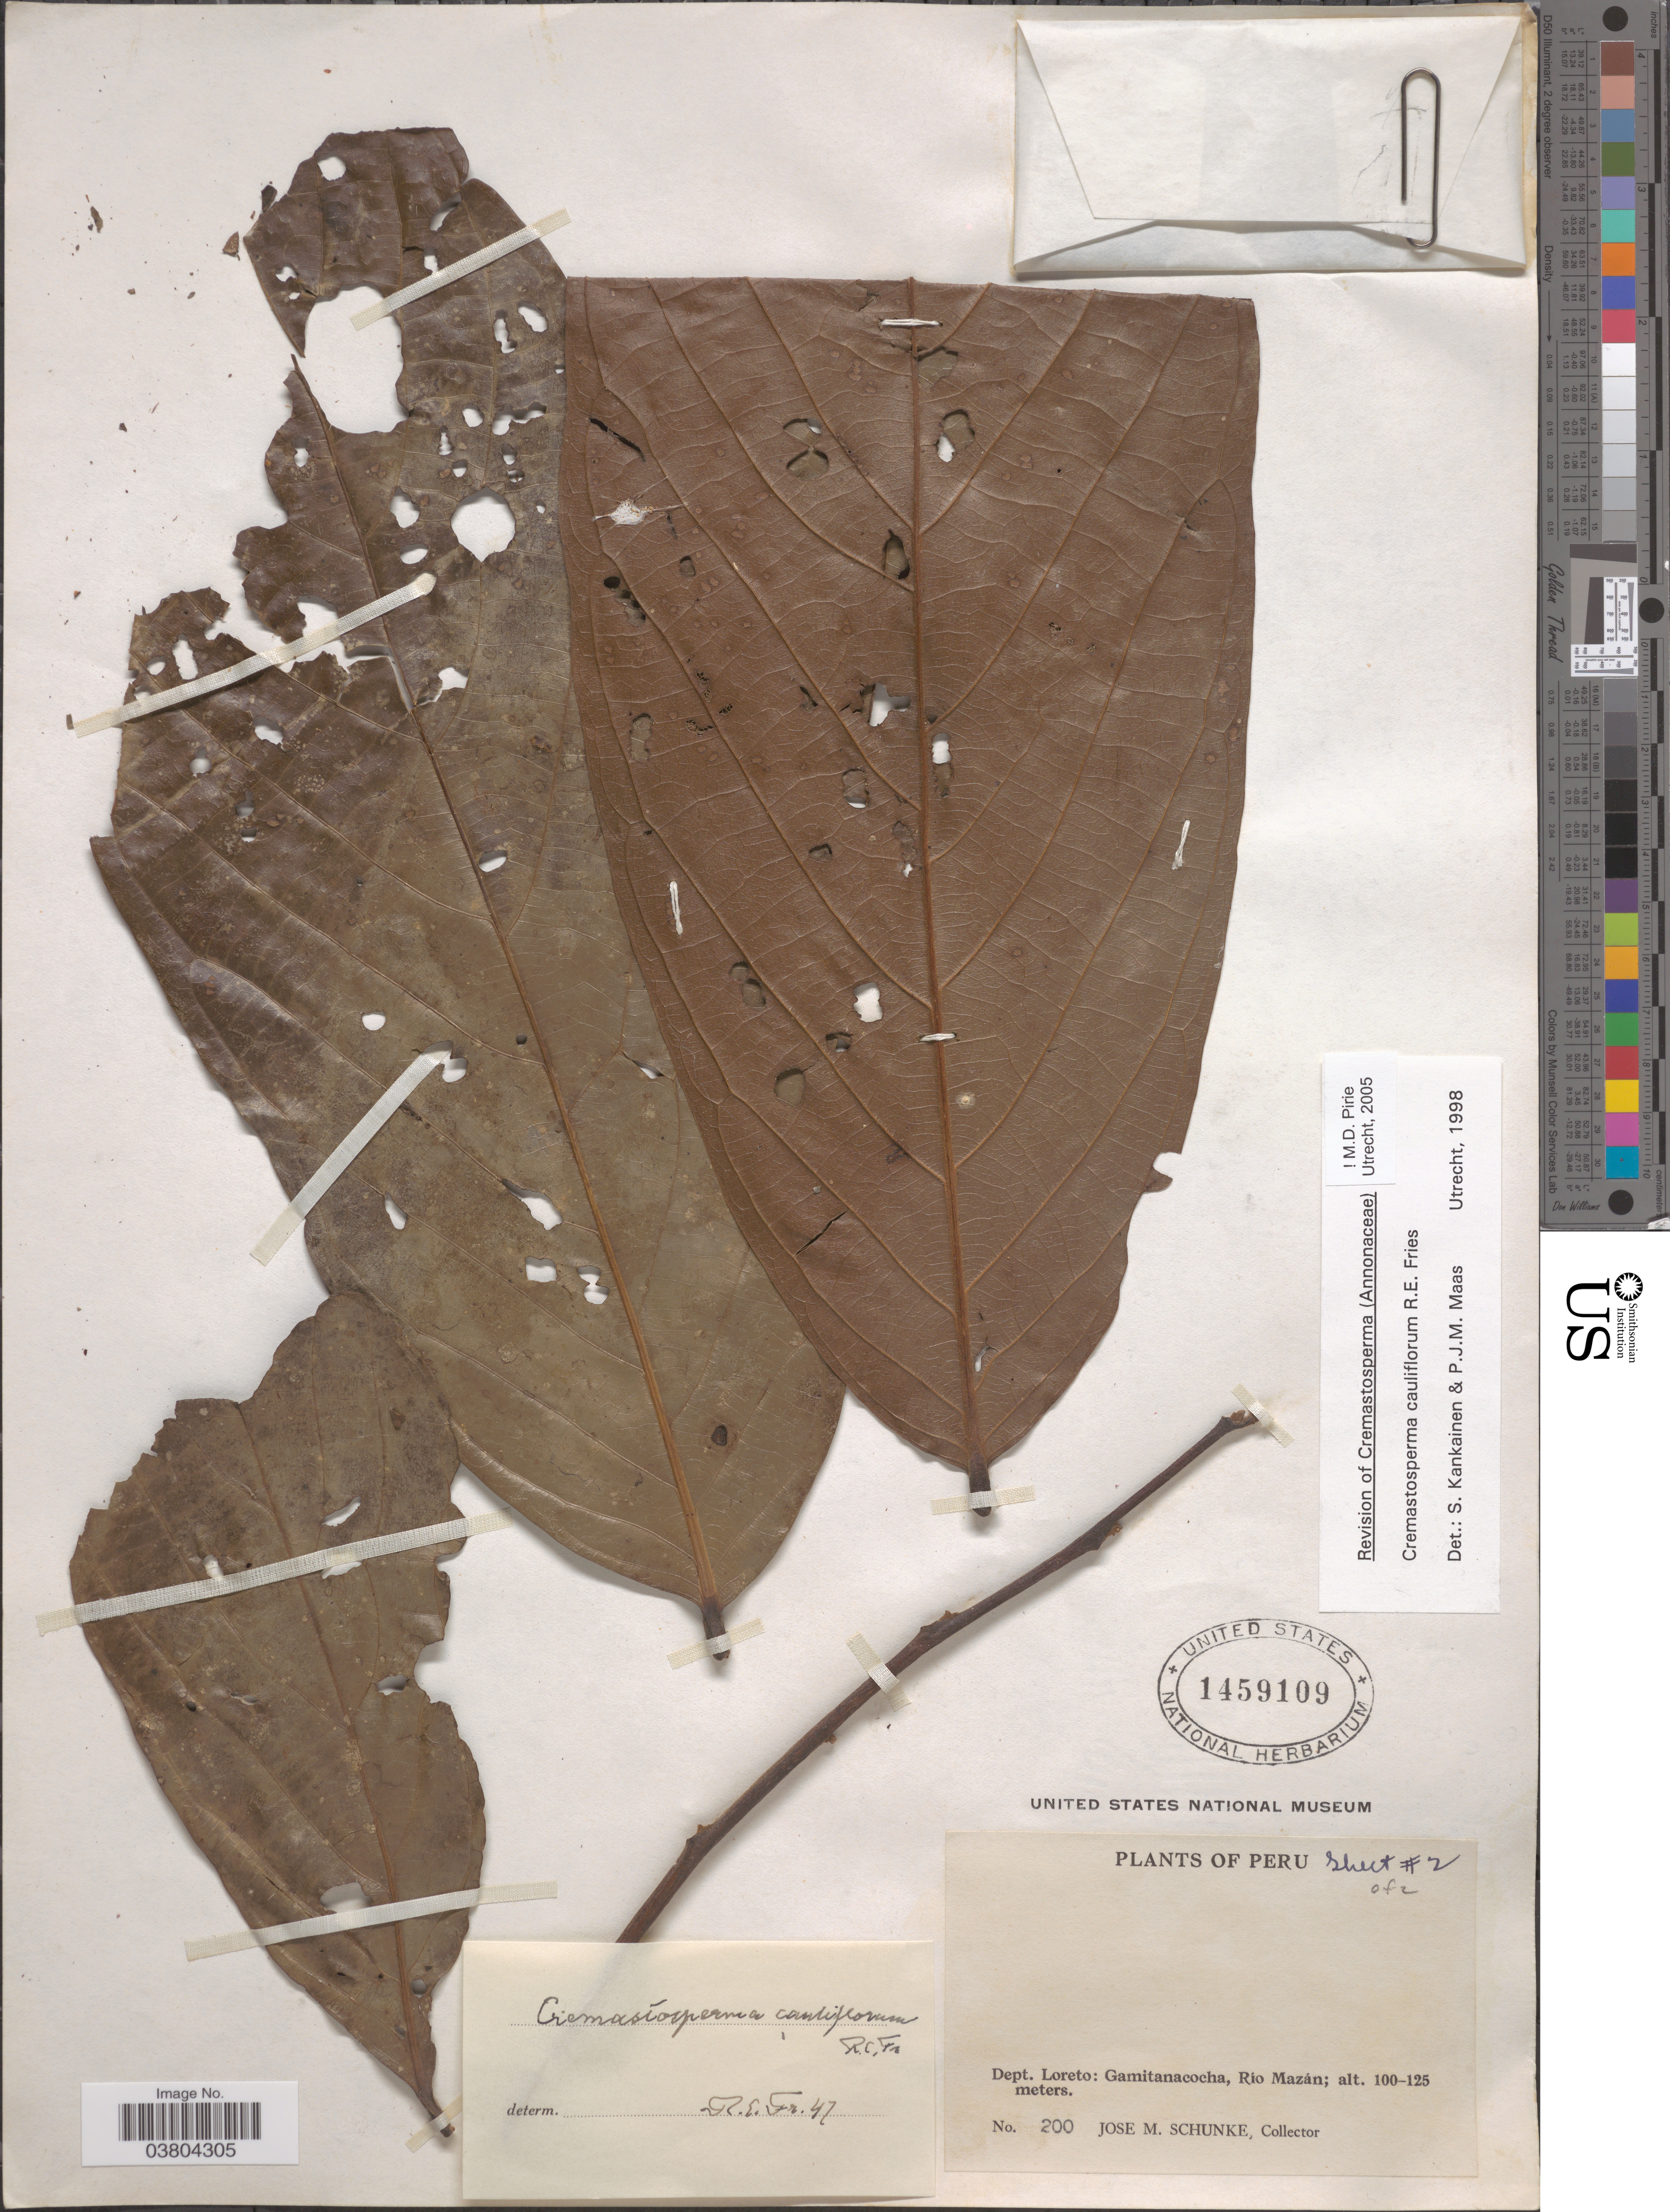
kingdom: Plantae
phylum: Tracheophyta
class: Magnoliopsida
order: Magnoliales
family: Annonaceae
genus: Cremastosperma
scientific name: Cremastosperma cauliflorum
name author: R.E. Fr.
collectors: J. M. Schunke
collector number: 200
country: Peru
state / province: Loreto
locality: Dept. Loreto: Gamitanacocha, Río Mazán.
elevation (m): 100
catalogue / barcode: US 1459109